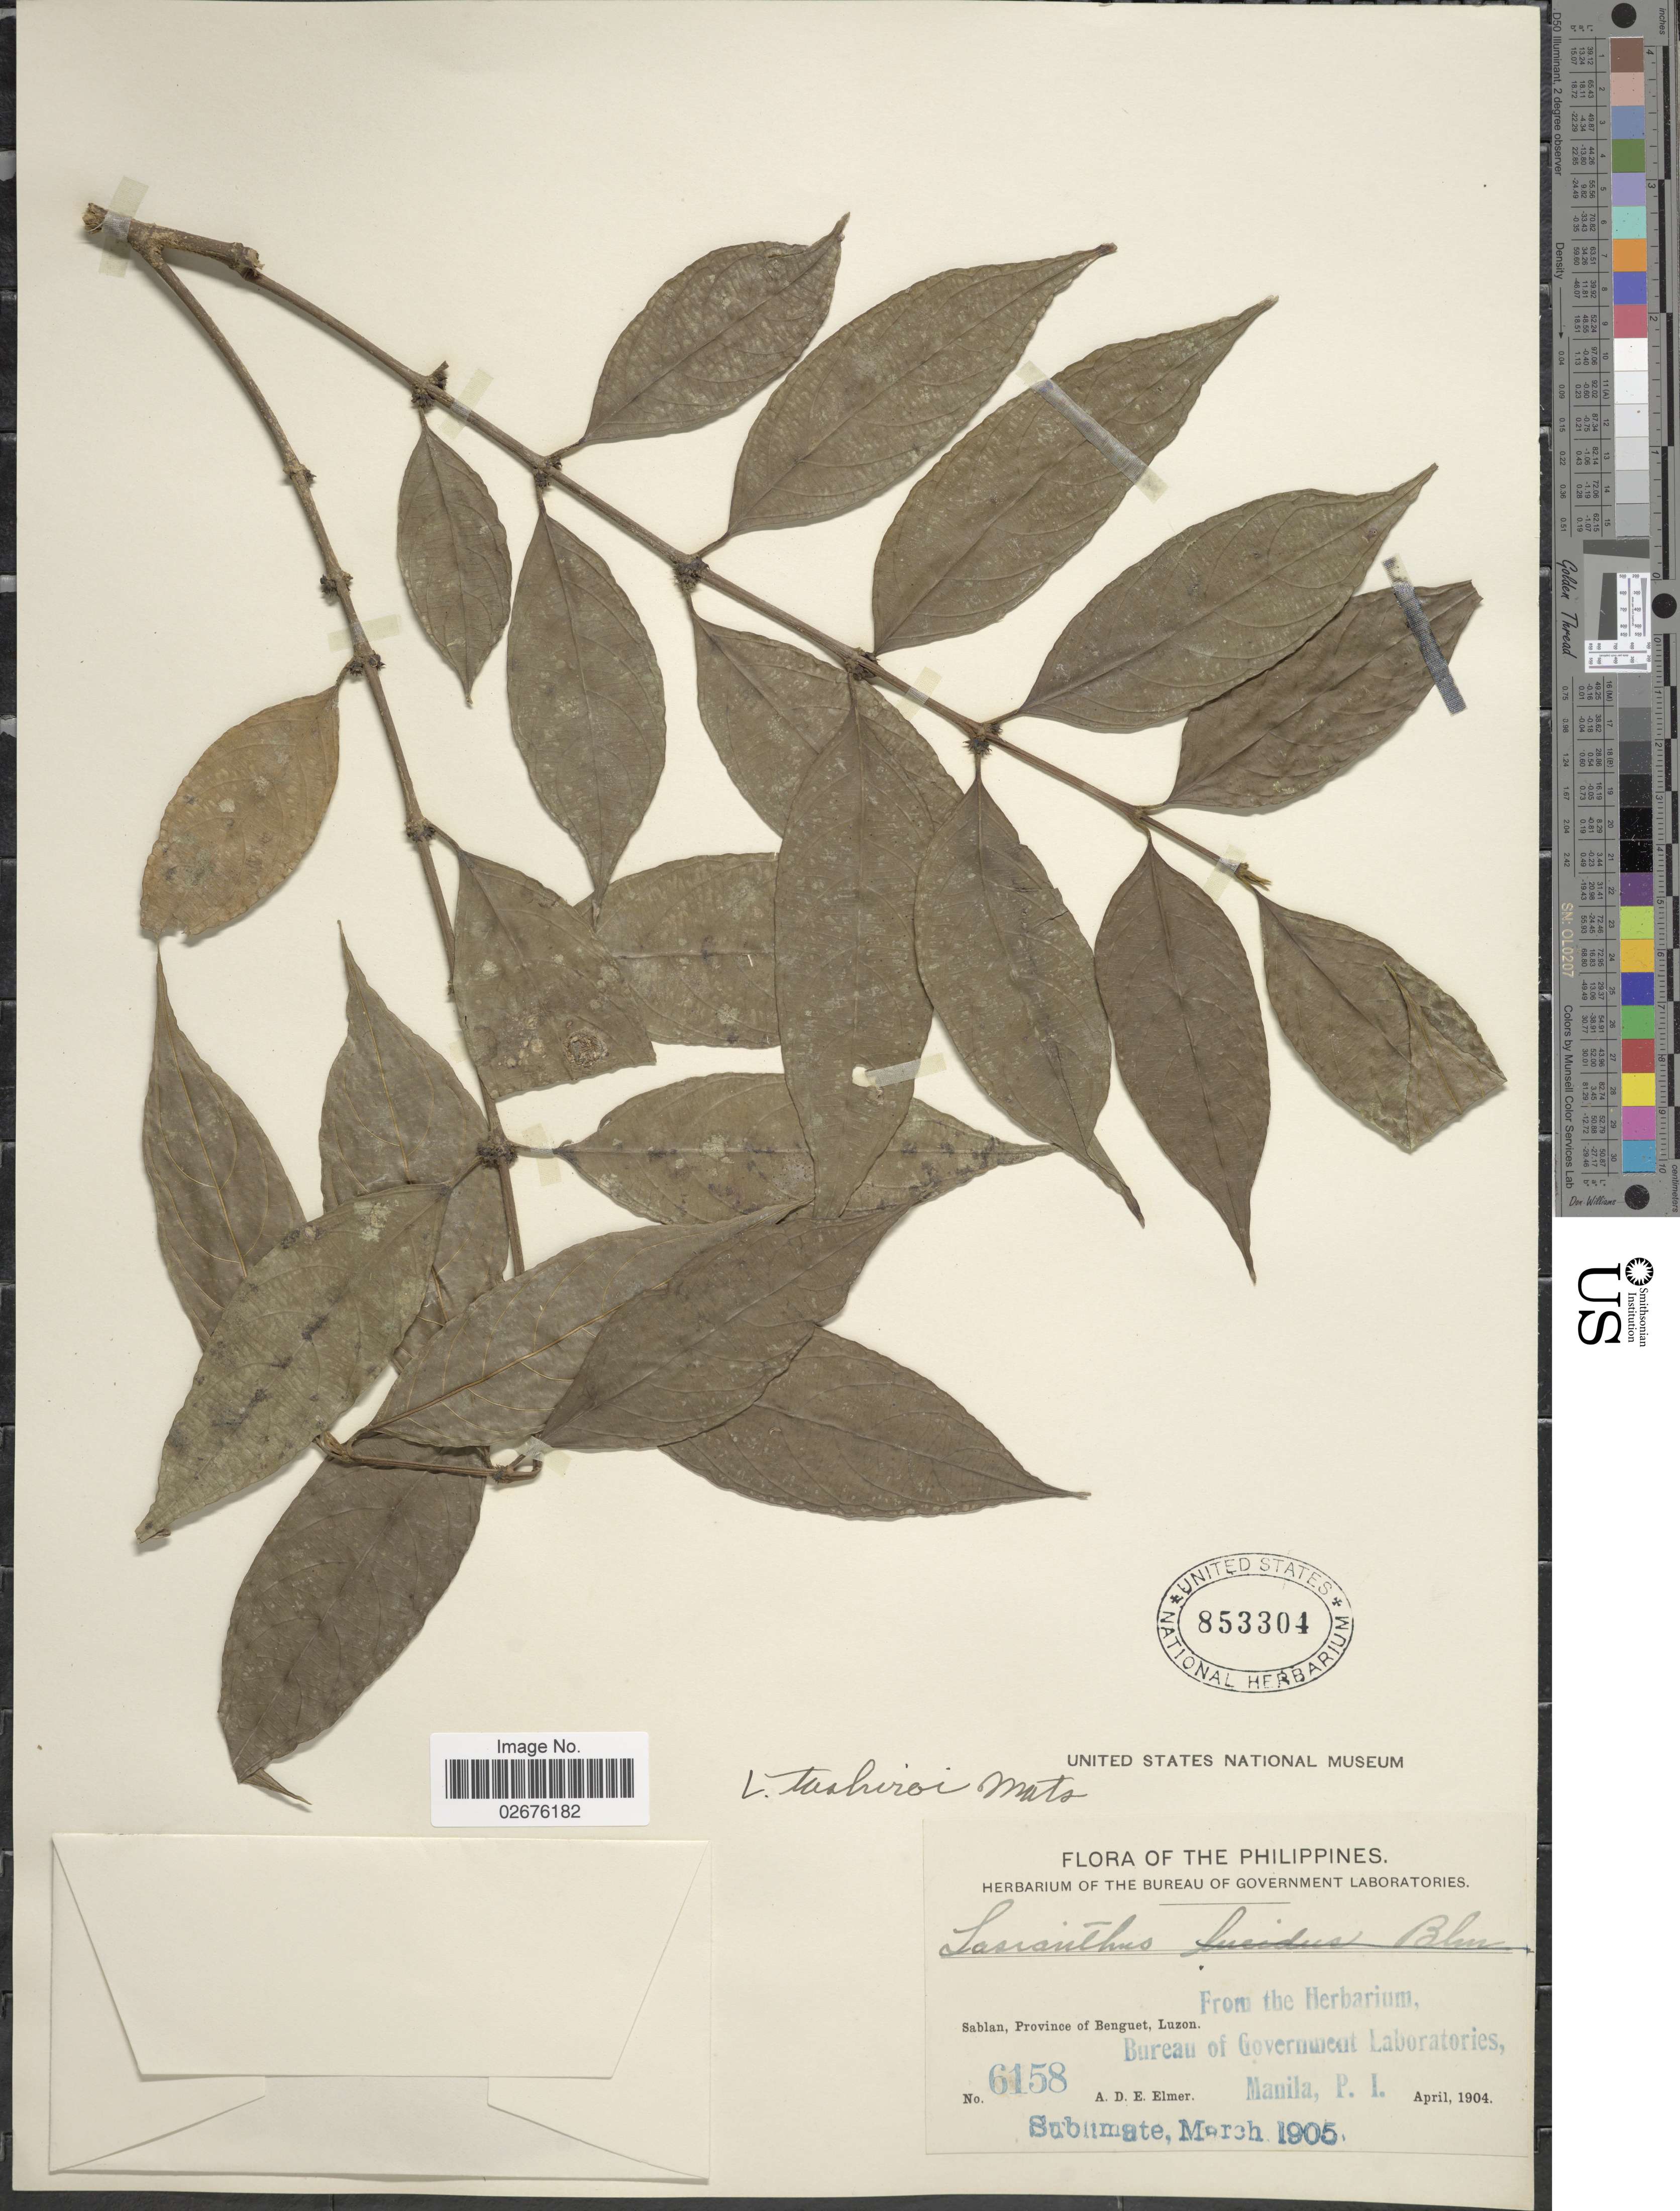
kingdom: Plantae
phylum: Tracheophyta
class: Magnoliopsida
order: Gentianales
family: Rubiaceae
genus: Lasianthus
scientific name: Lasianthus fordii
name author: Hance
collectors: A. D. E. Elmer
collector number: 6158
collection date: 1904-04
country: Philippines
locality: Sablan, Province of Benguet, Luzon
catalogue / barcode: US 853304